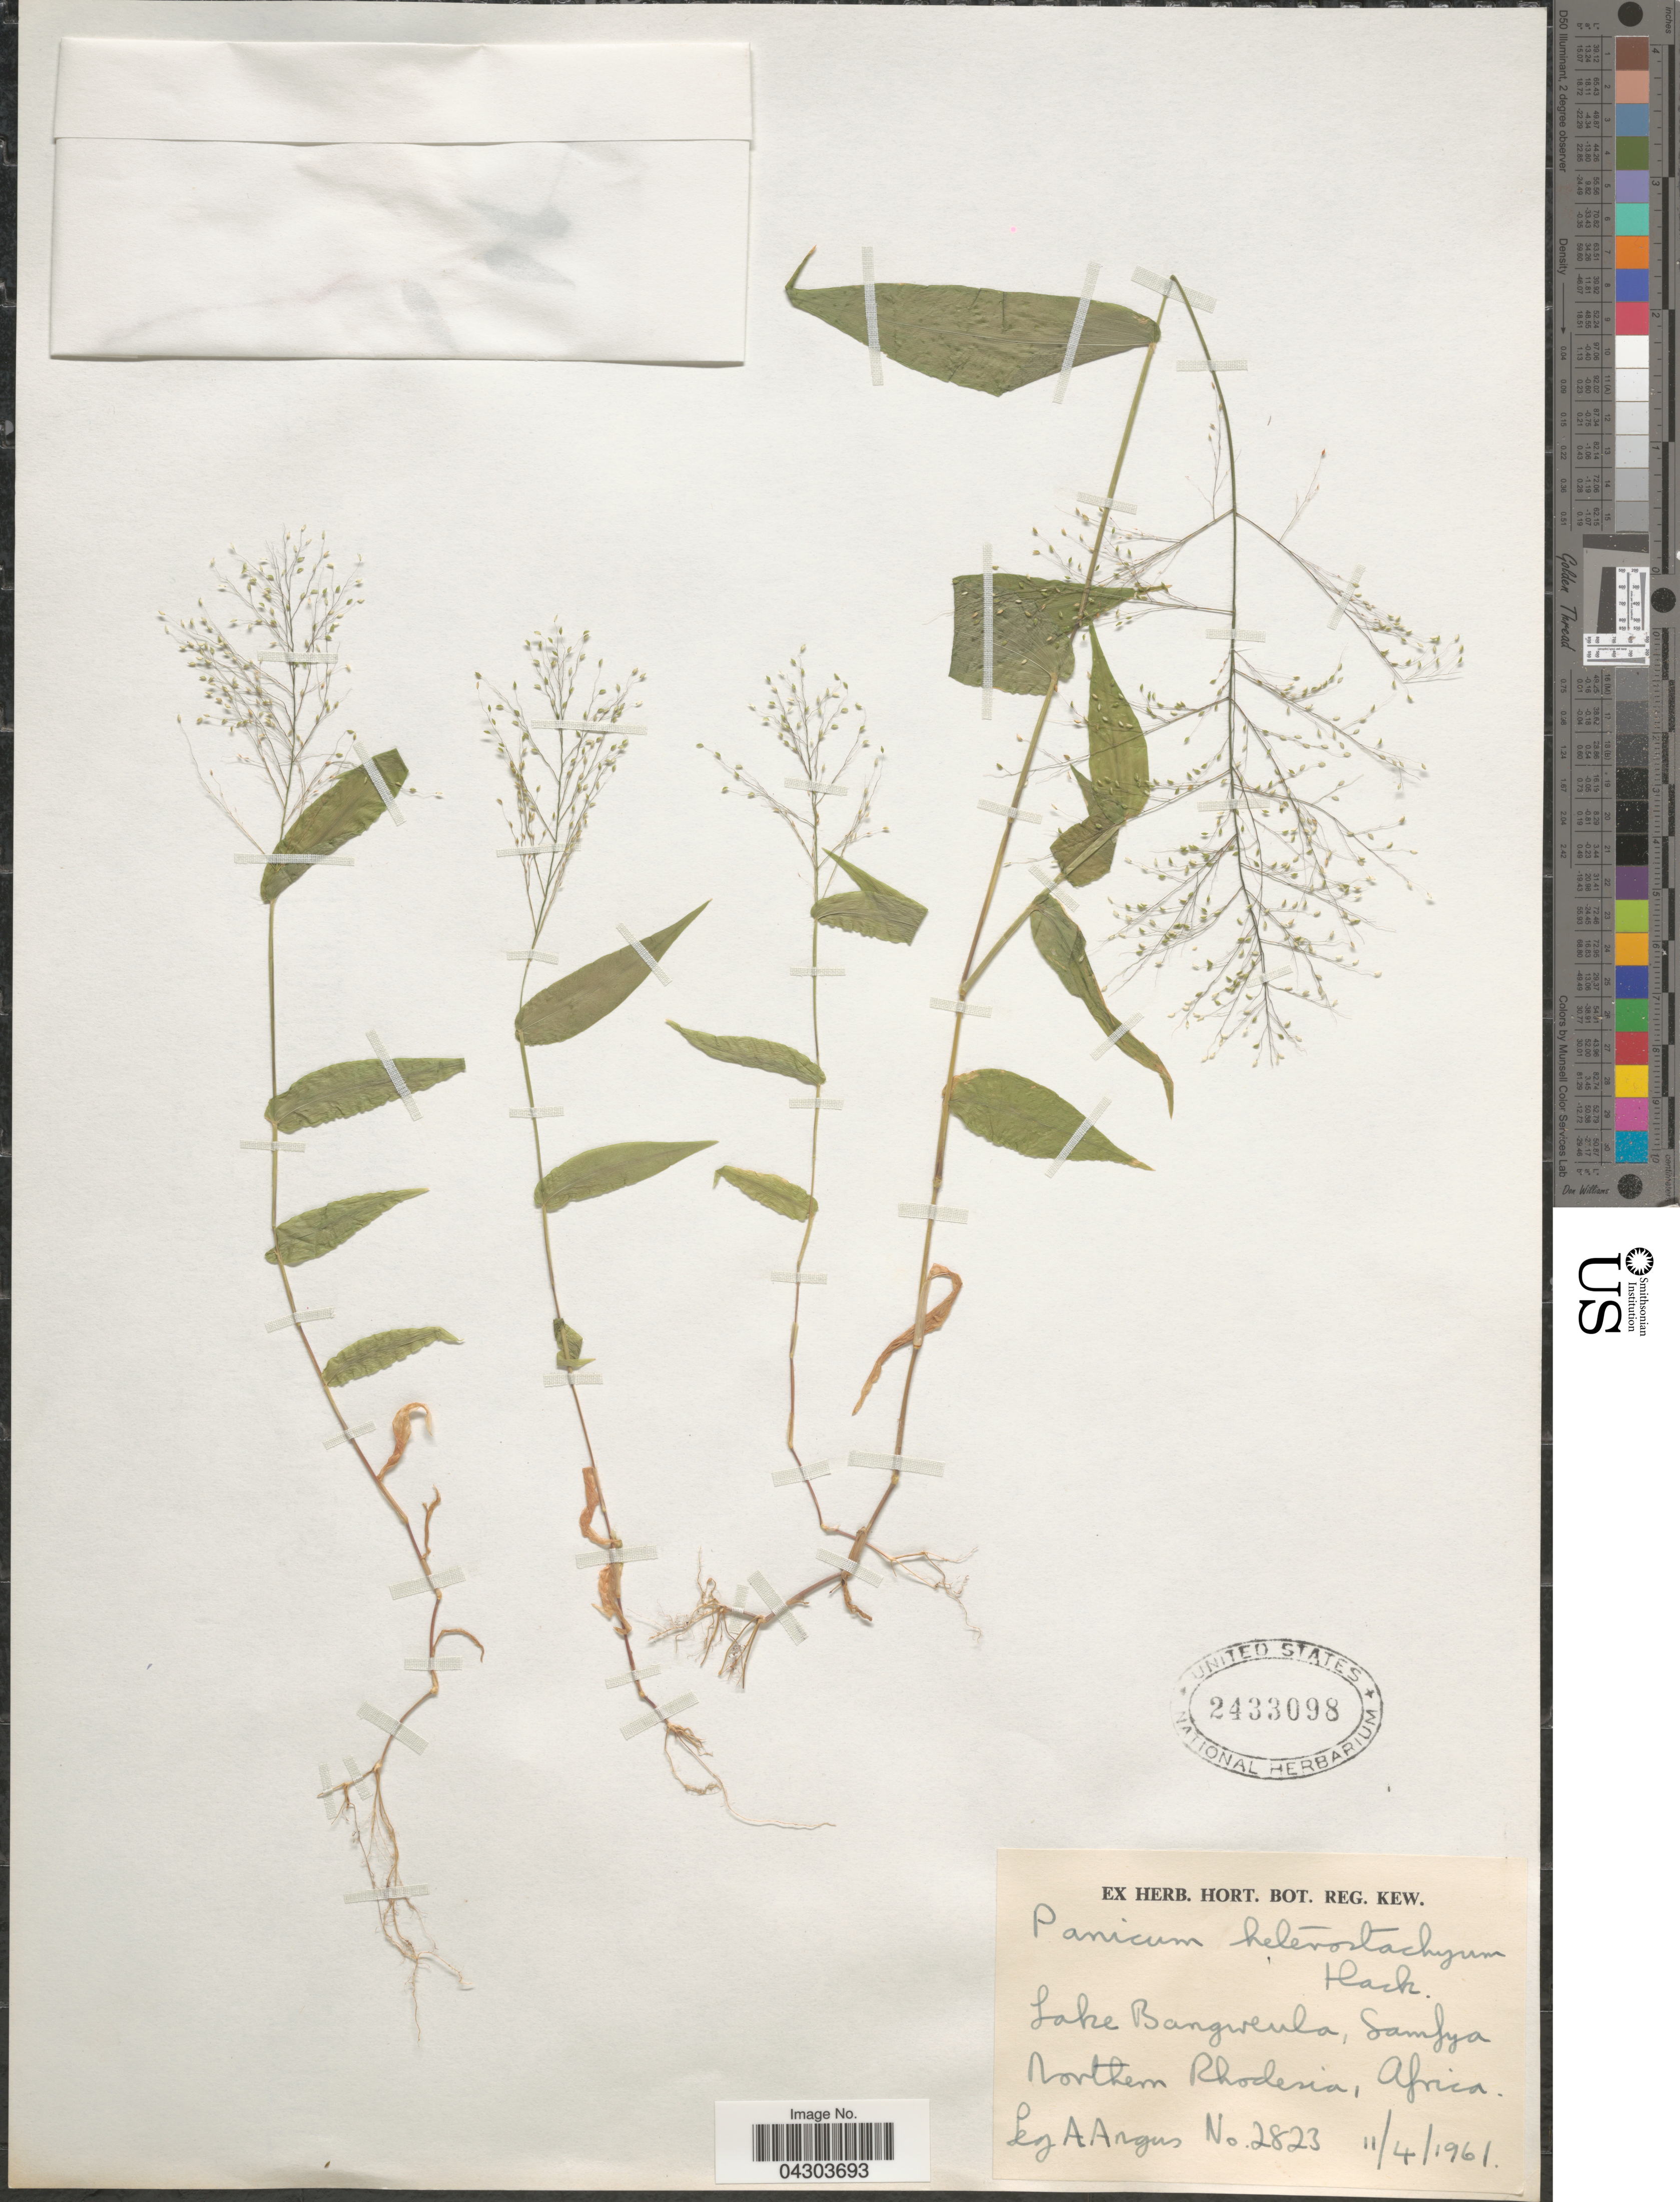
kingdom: Plantae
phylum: Tracheophyta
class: Liliopsida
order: Poales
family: Poaceae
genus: Panicum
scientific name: Panicum hirtum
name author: Lam.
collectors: A. Angus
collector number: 2823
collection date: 1961-04-11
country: Zambia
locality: Lake Bangweula, Samfya. Northern Rhodesia.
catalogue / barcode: US 2433098